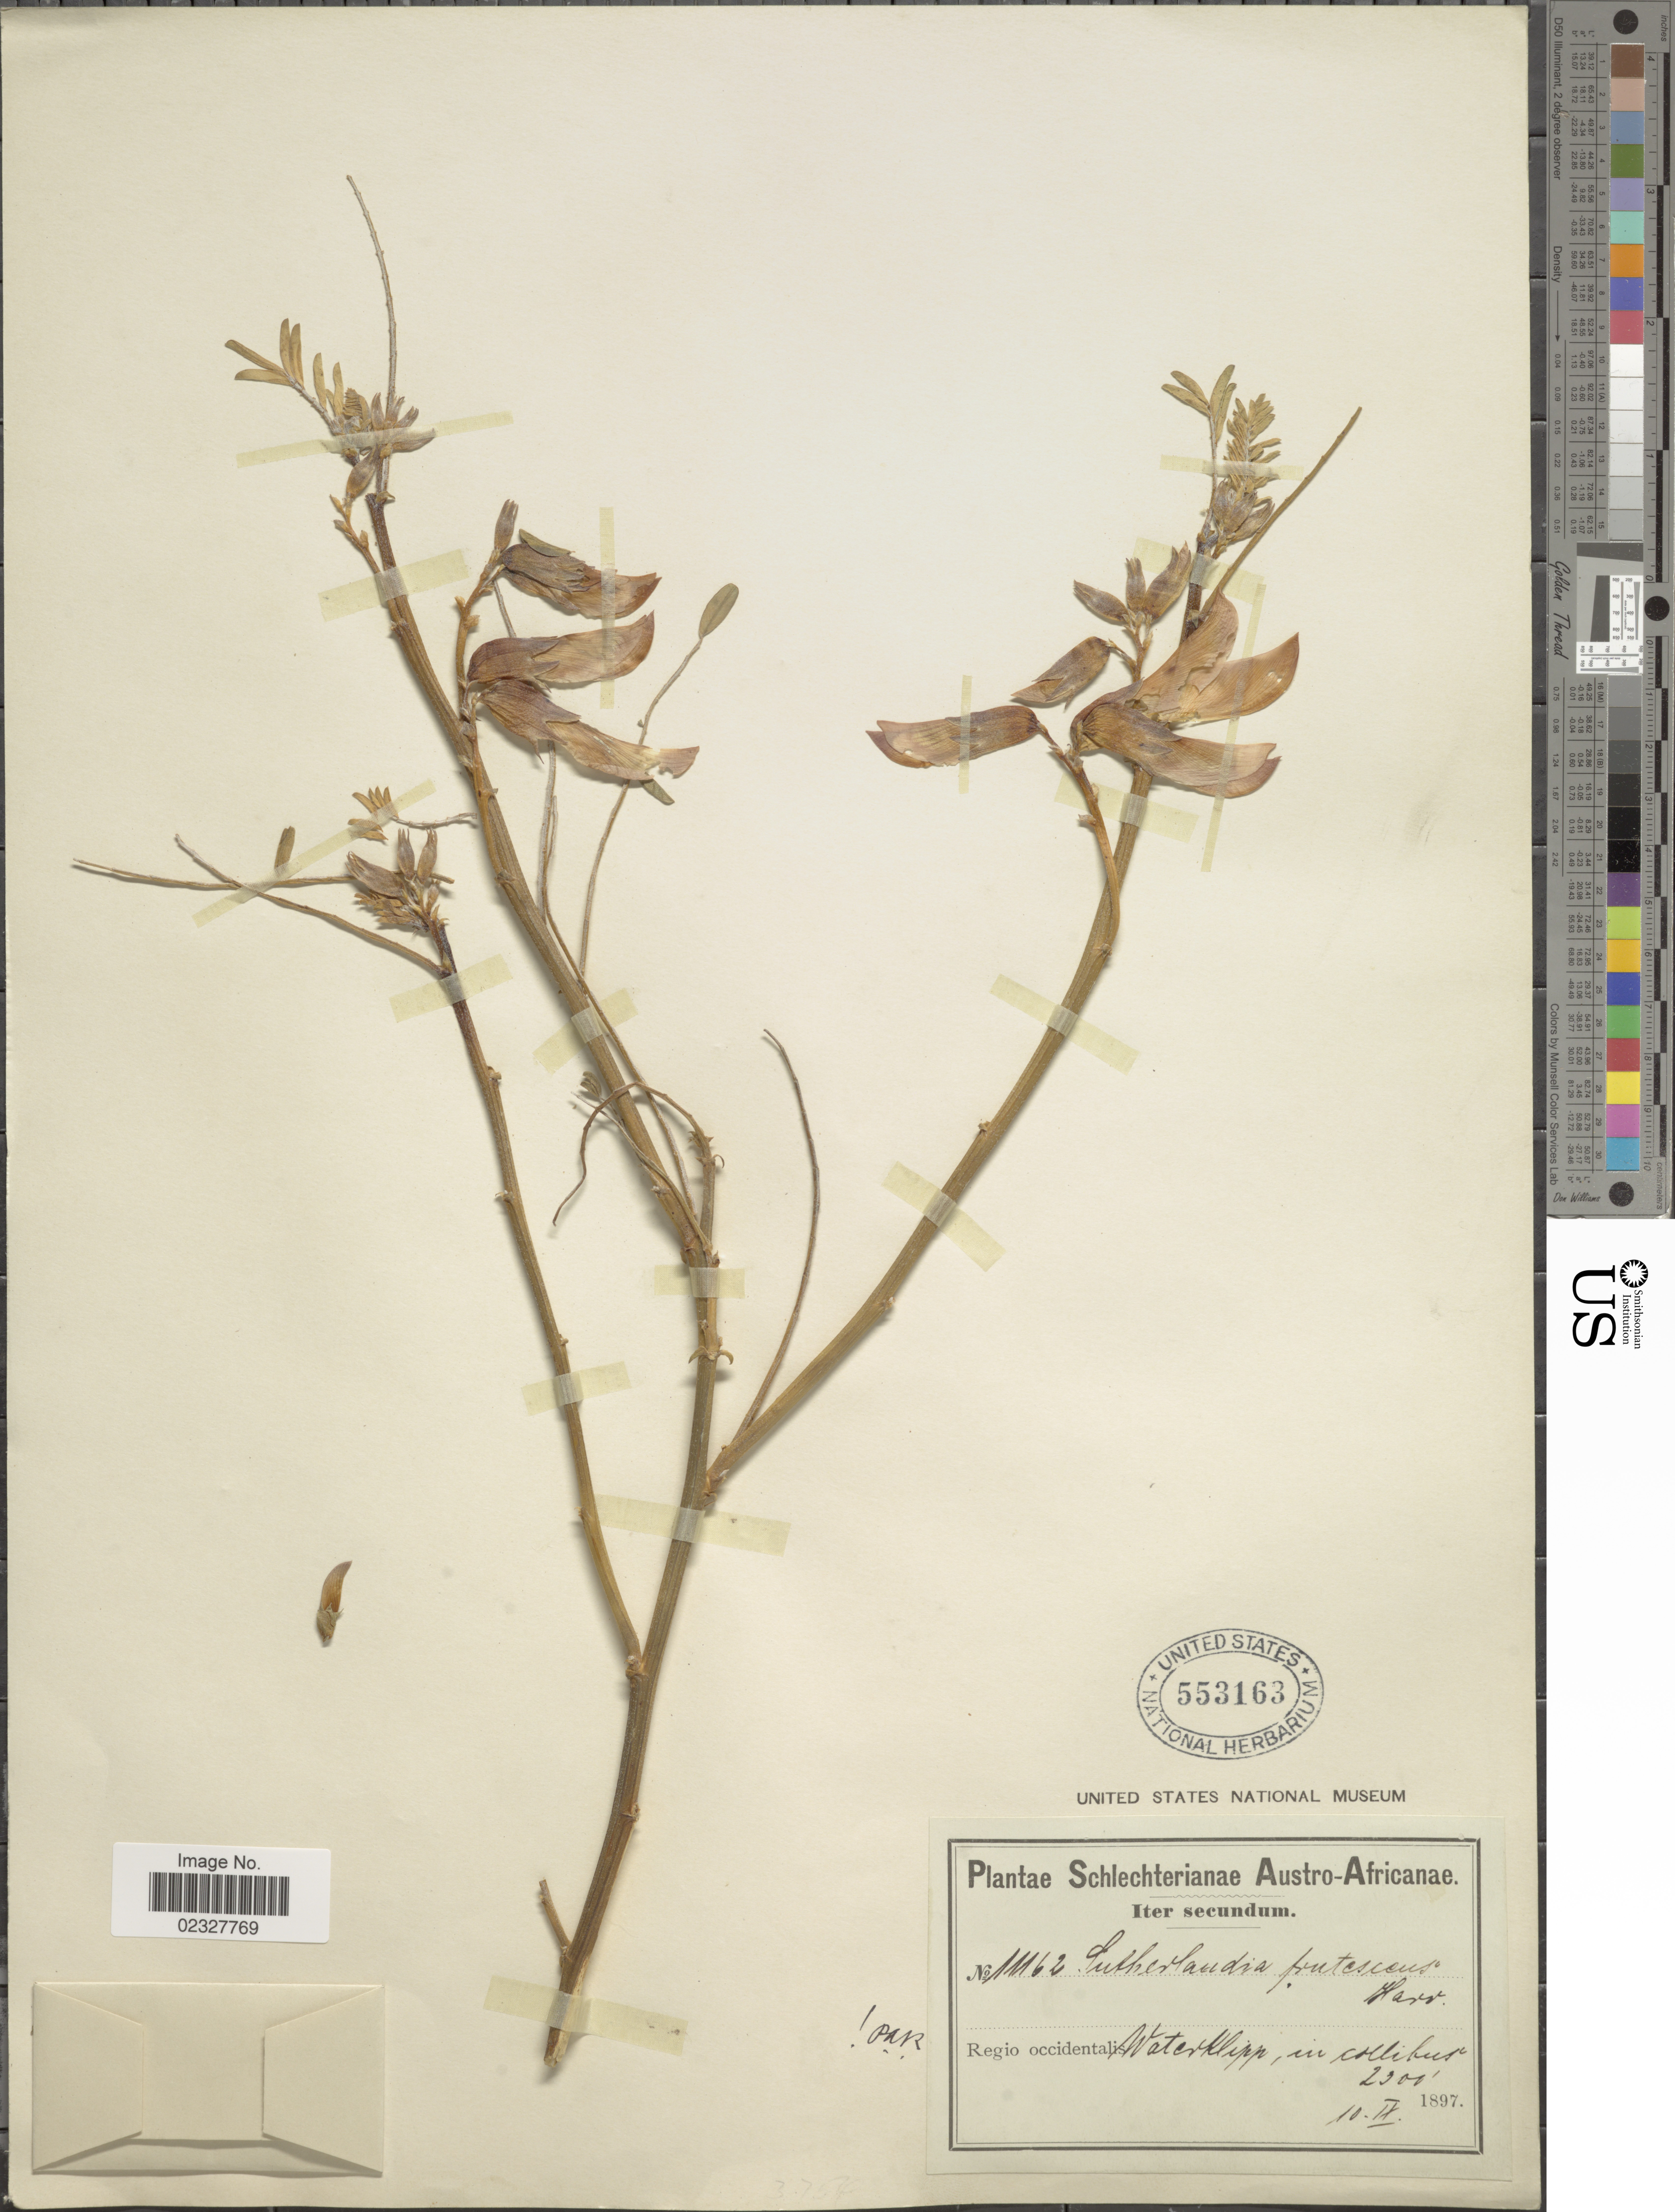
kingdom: Plantae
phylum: Tracheophyta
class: Magnoliopsida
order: Fabales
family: Fabaceae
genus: Sutherlandia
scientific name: Sutherlandia frutescens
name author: (L.) R. Br. ex W.T. Aiton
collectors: Schlechter, --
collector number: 11162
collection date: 1897-09-10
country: South Africa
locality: Asutro-Africanae. Regio occidentalis Waterklipp, in collibus.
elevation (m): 701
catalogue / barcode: US 553163